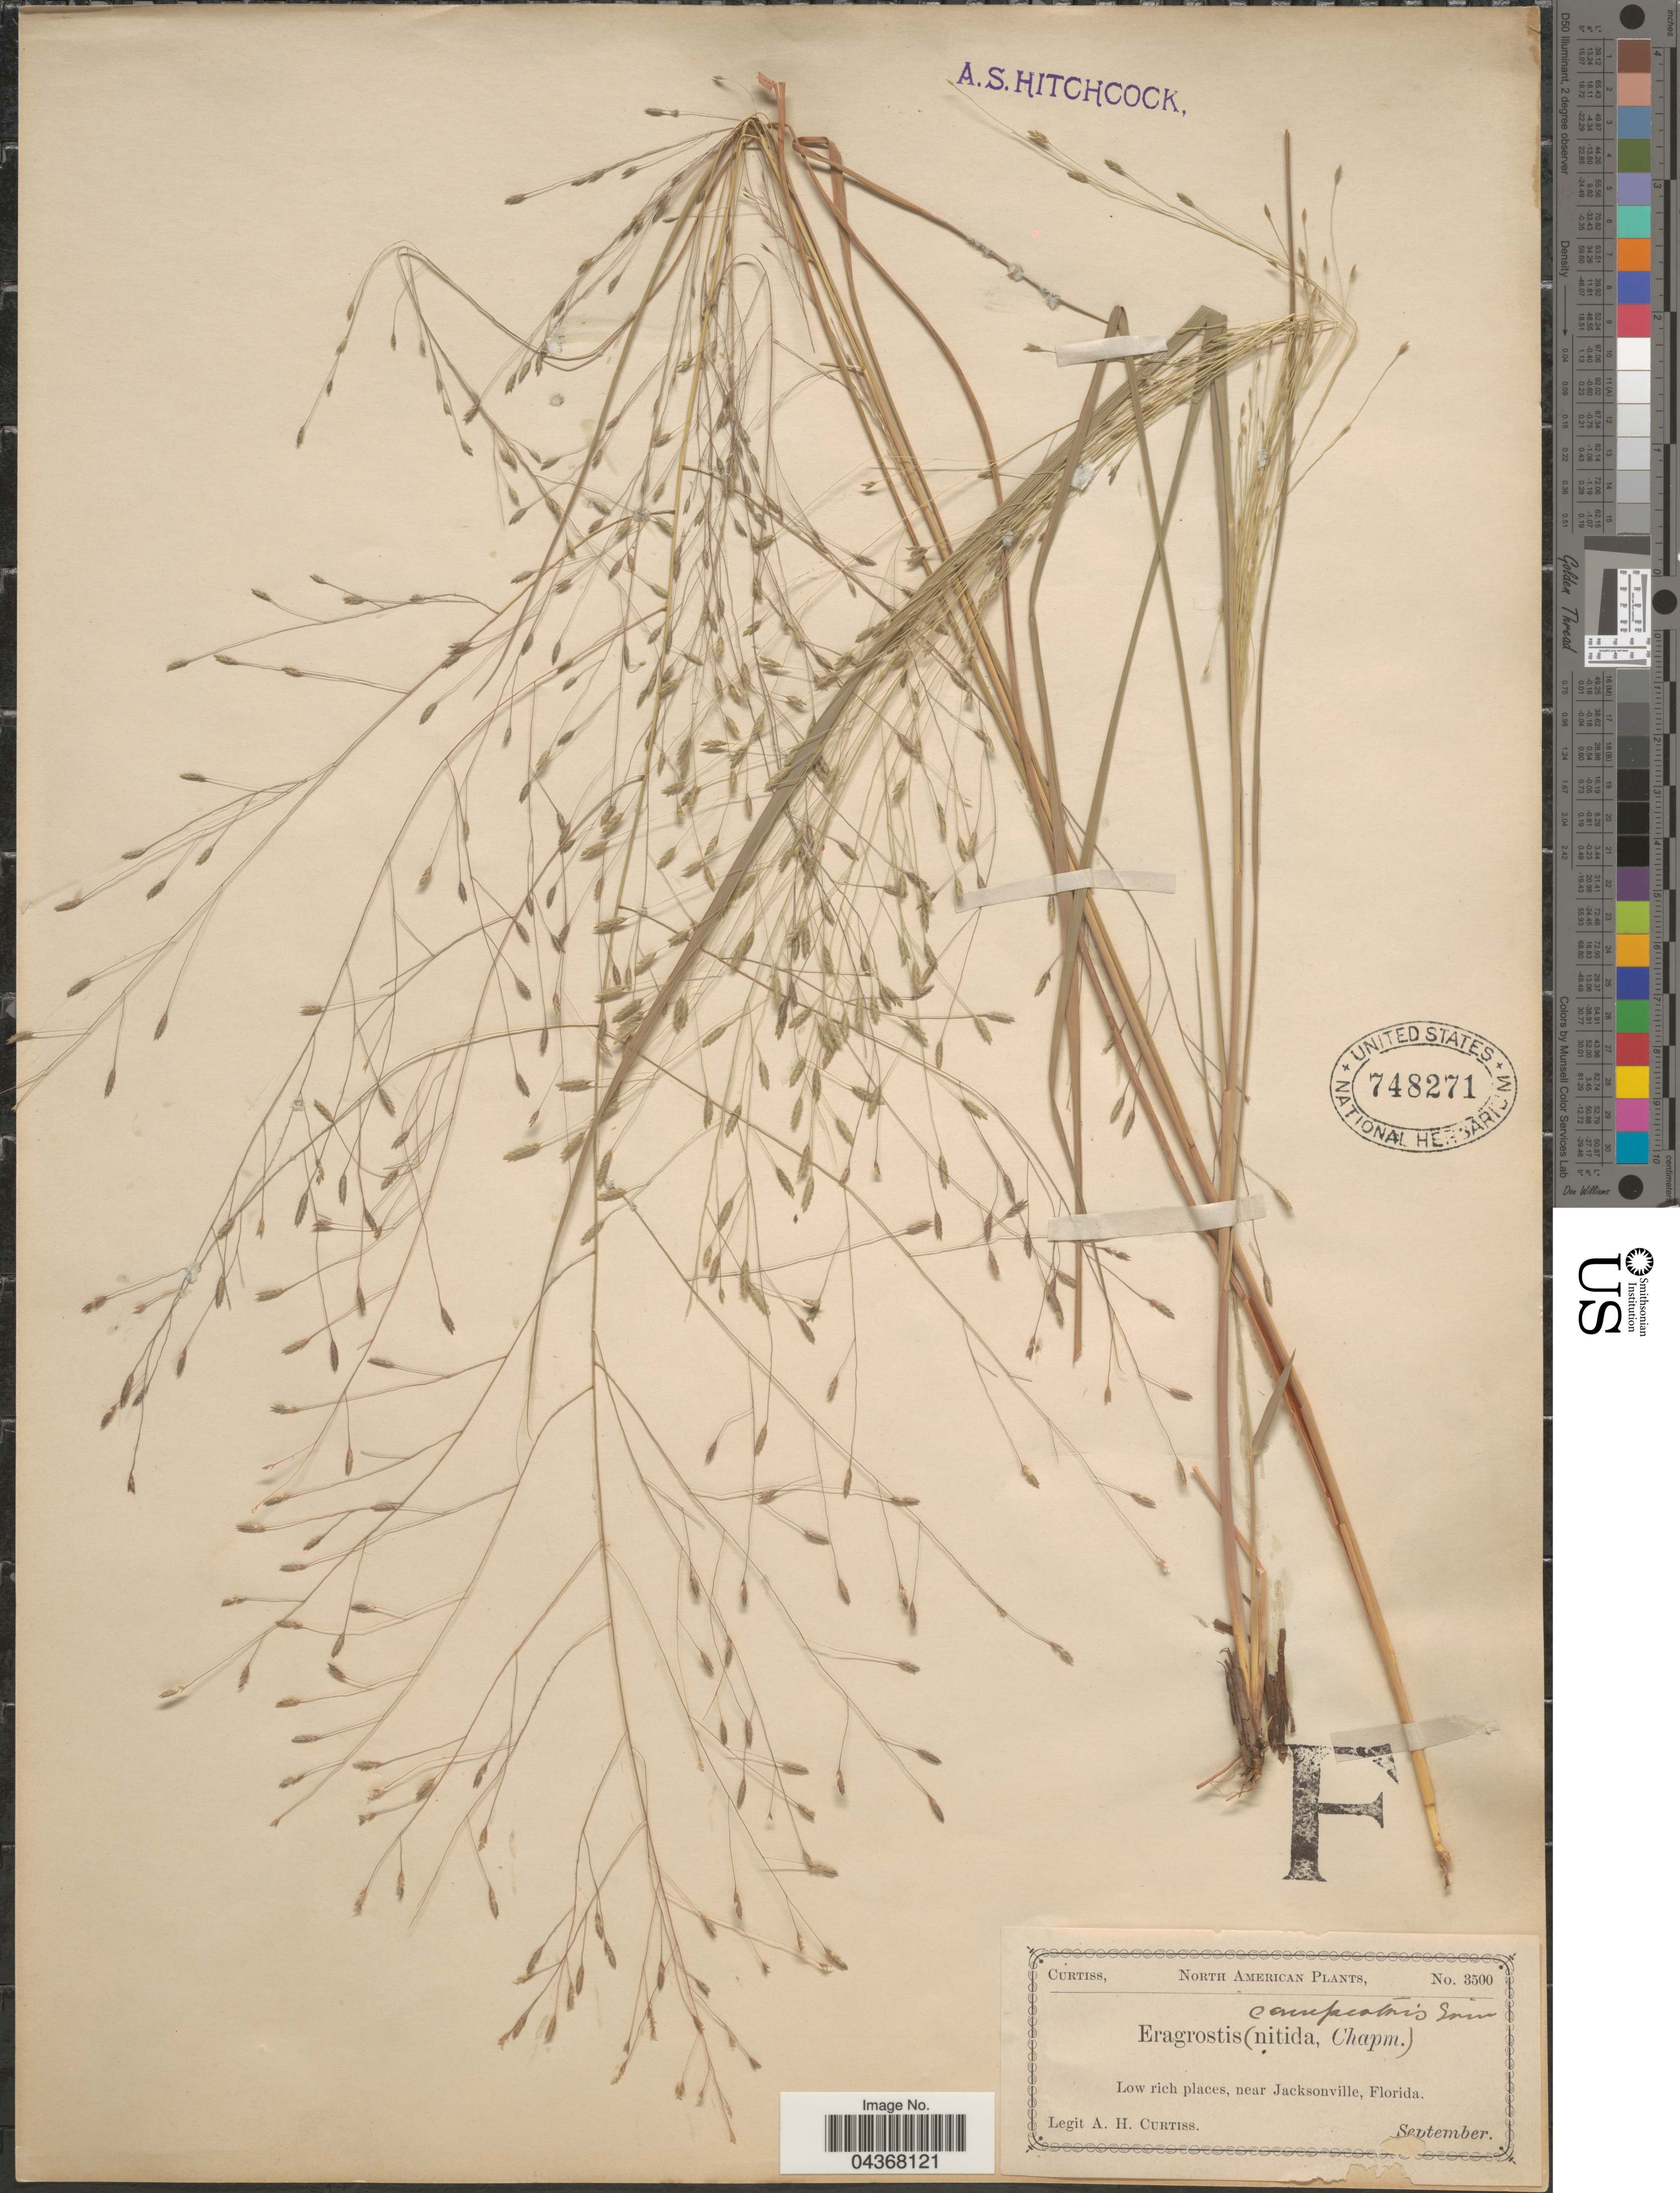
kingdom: Plantae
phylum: Tracheophyta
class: Liliopsida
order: Poales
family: Poaceae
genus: Eragrostis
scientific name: Eragrostis elliottii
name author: S. Watson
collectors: A. H. Curtiss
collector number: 3500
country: United States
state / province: Florida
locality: Low rich places, near Jacksonville.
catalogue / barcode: US 748271